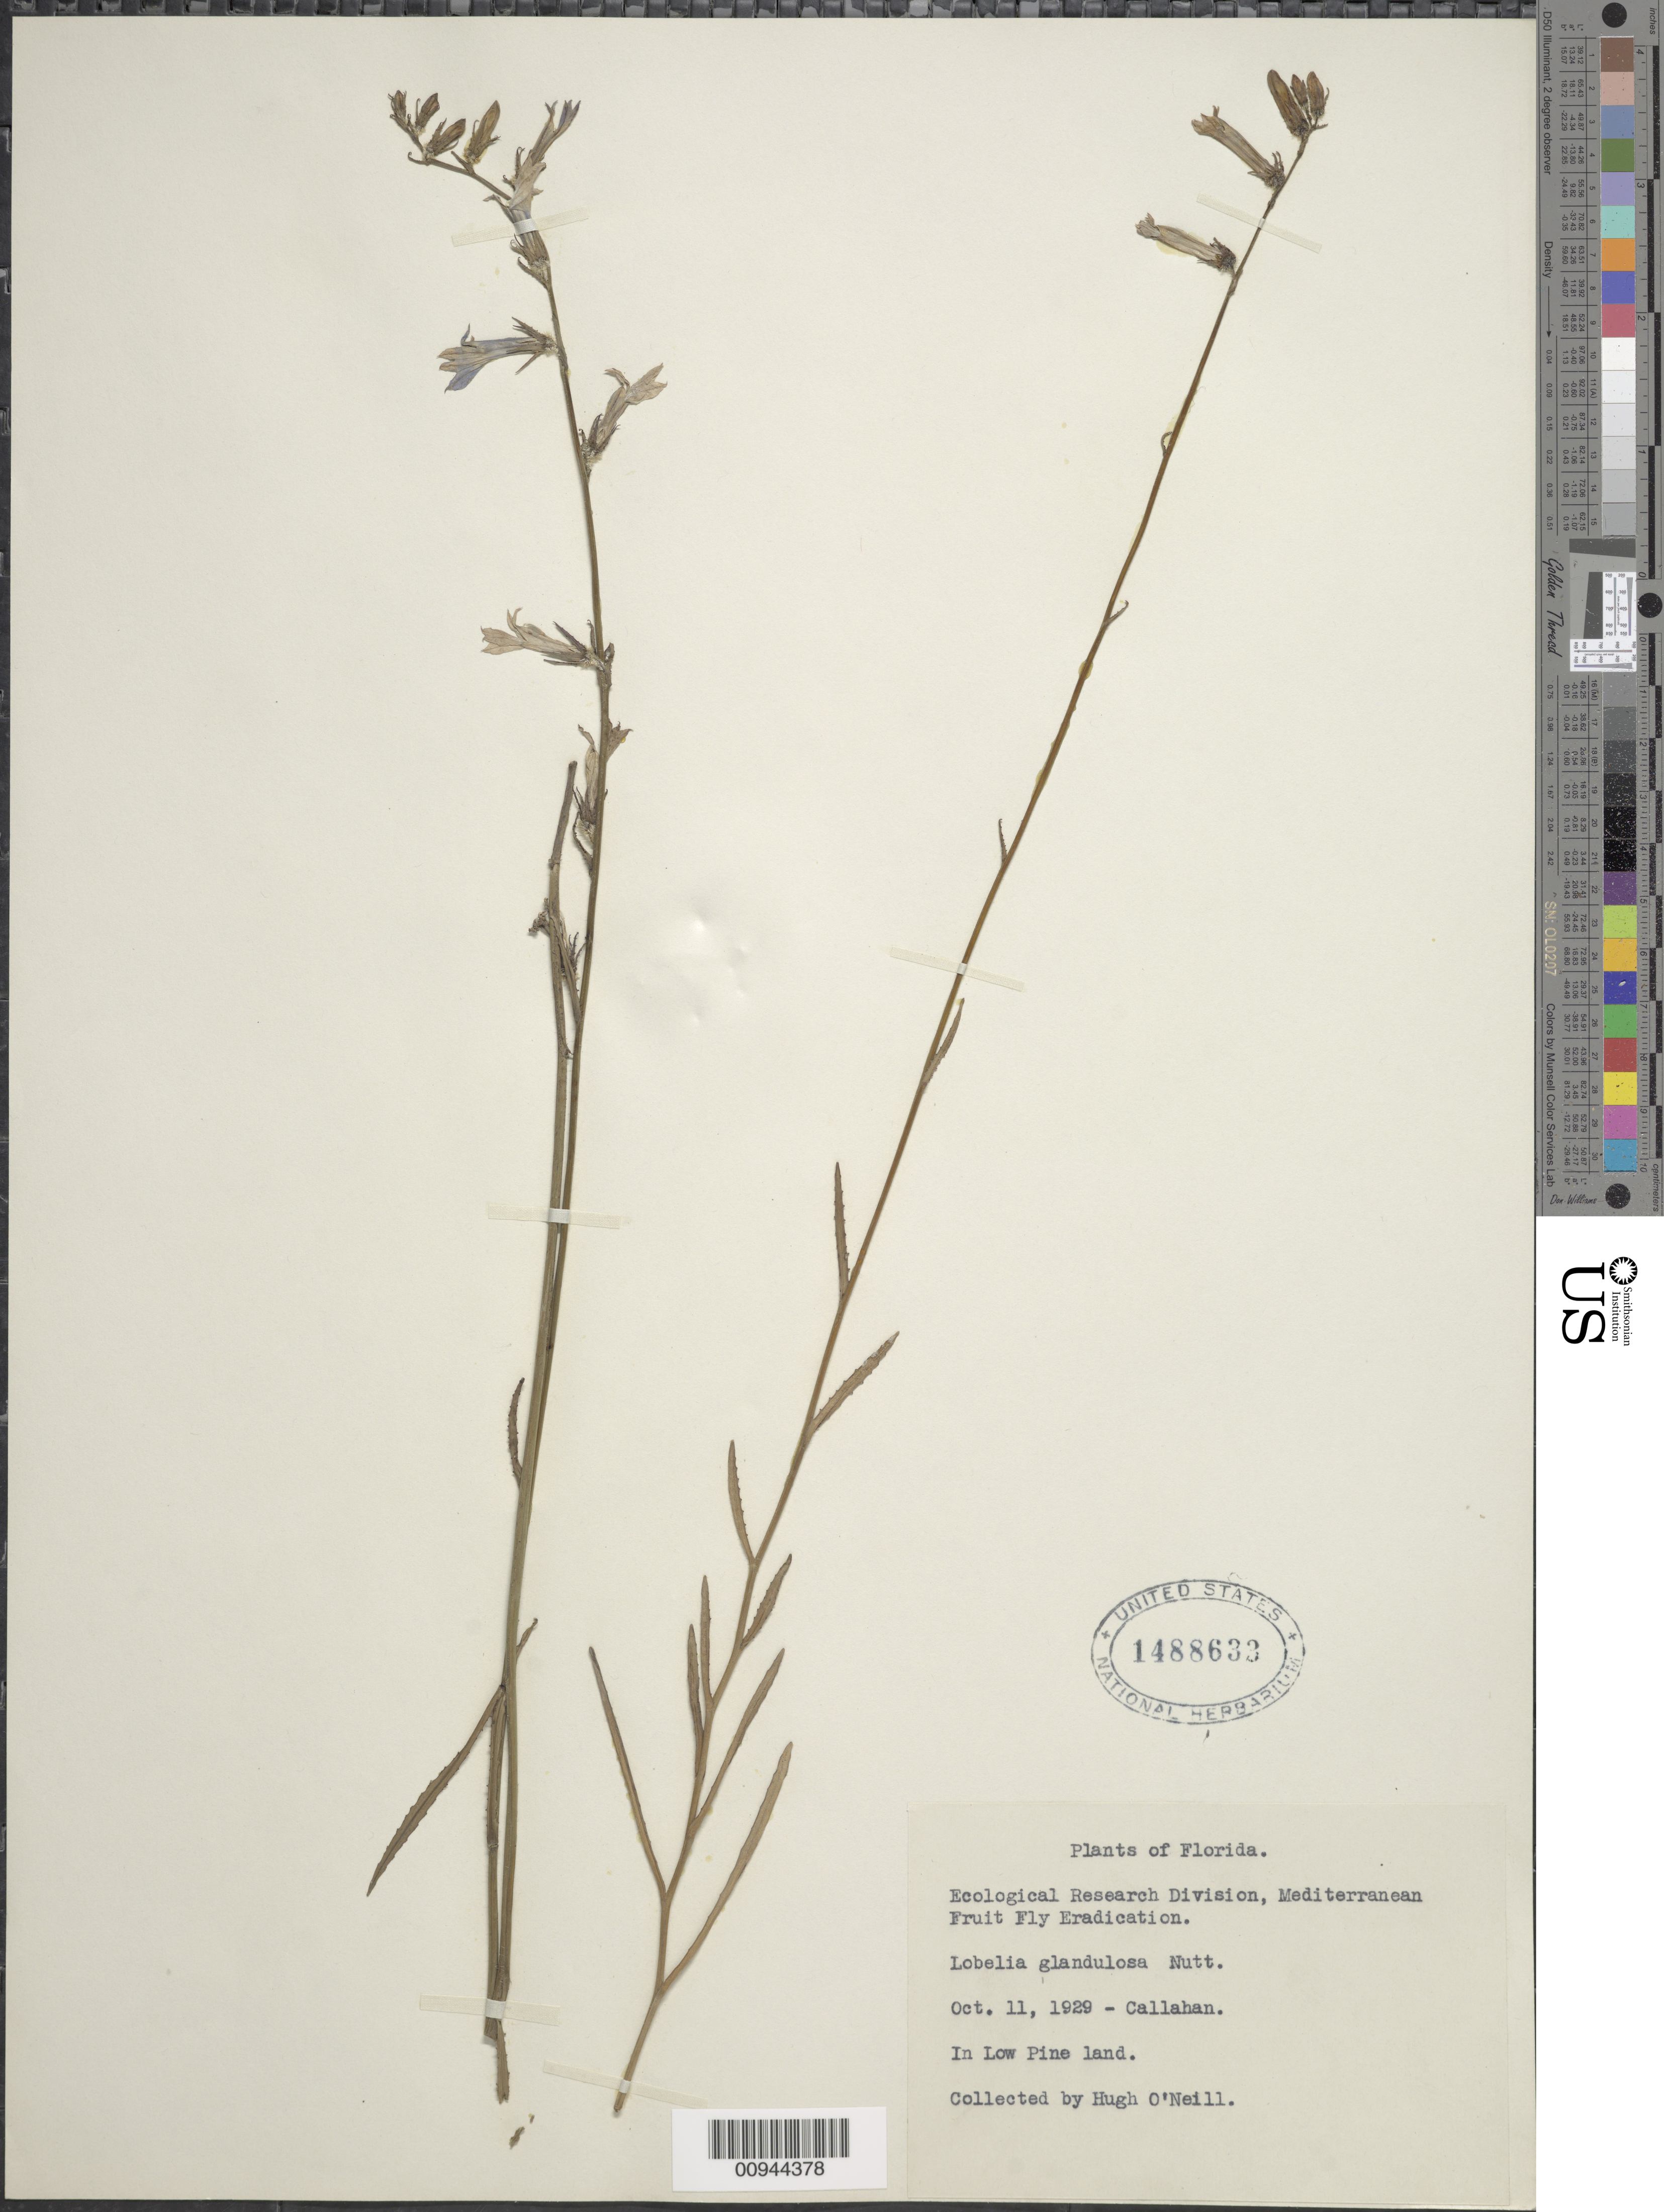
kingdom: Plantae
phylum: Tracheophyta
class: Magnoliopsida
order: Asterales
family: Campanulaceae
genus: Lobelia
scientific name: Lobelia glandulosa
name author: Walter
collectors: H. O'Neill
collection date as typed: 11 Oct 1929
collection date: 1929-10-11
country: United States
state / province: Florida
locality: Callahan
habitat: in low pine land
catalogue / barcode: US 1488633